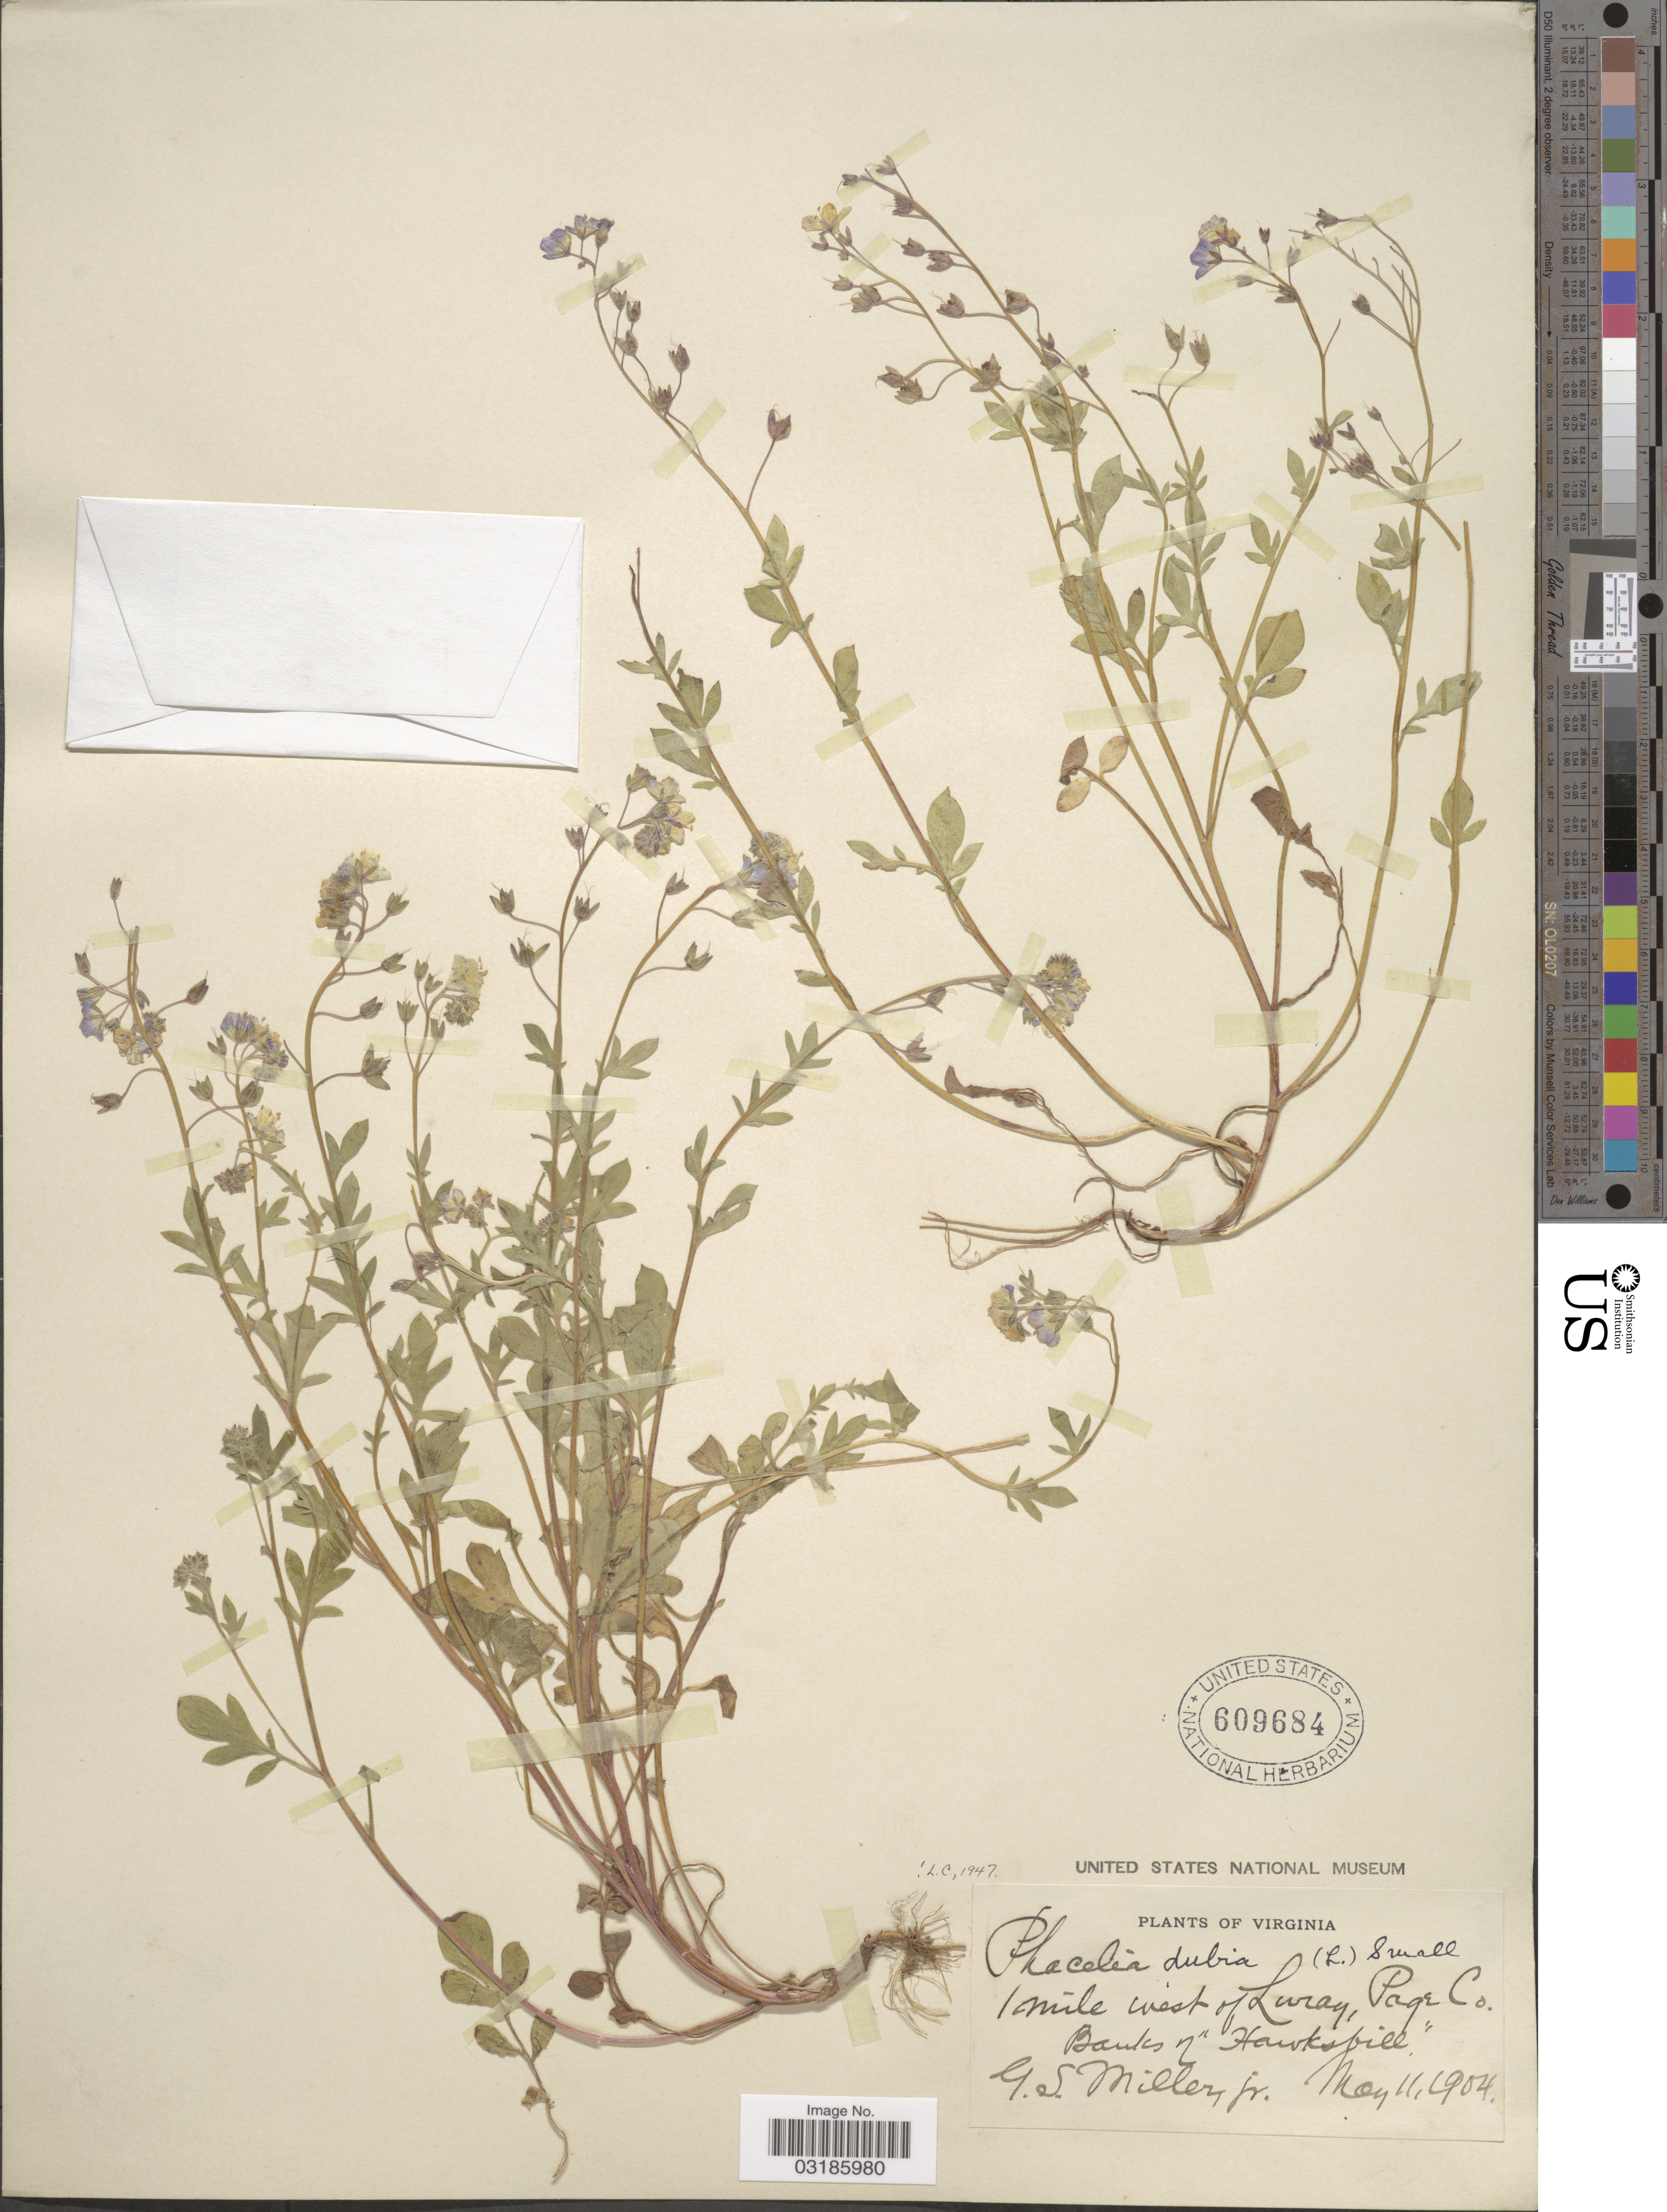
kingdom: Plantae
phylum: Tracheophyta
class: Magnoliopsida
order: Boraginales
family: Hydrophyllaceae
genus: Phacelia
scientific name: Phacelia dubia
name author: (L.) Trel.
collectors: G. S. Miller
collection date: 1904-05-11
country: United States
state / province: Virginia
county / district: Page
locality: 1 mile west of Luray. Banks of "Hawksbill".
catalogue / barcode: US 609684